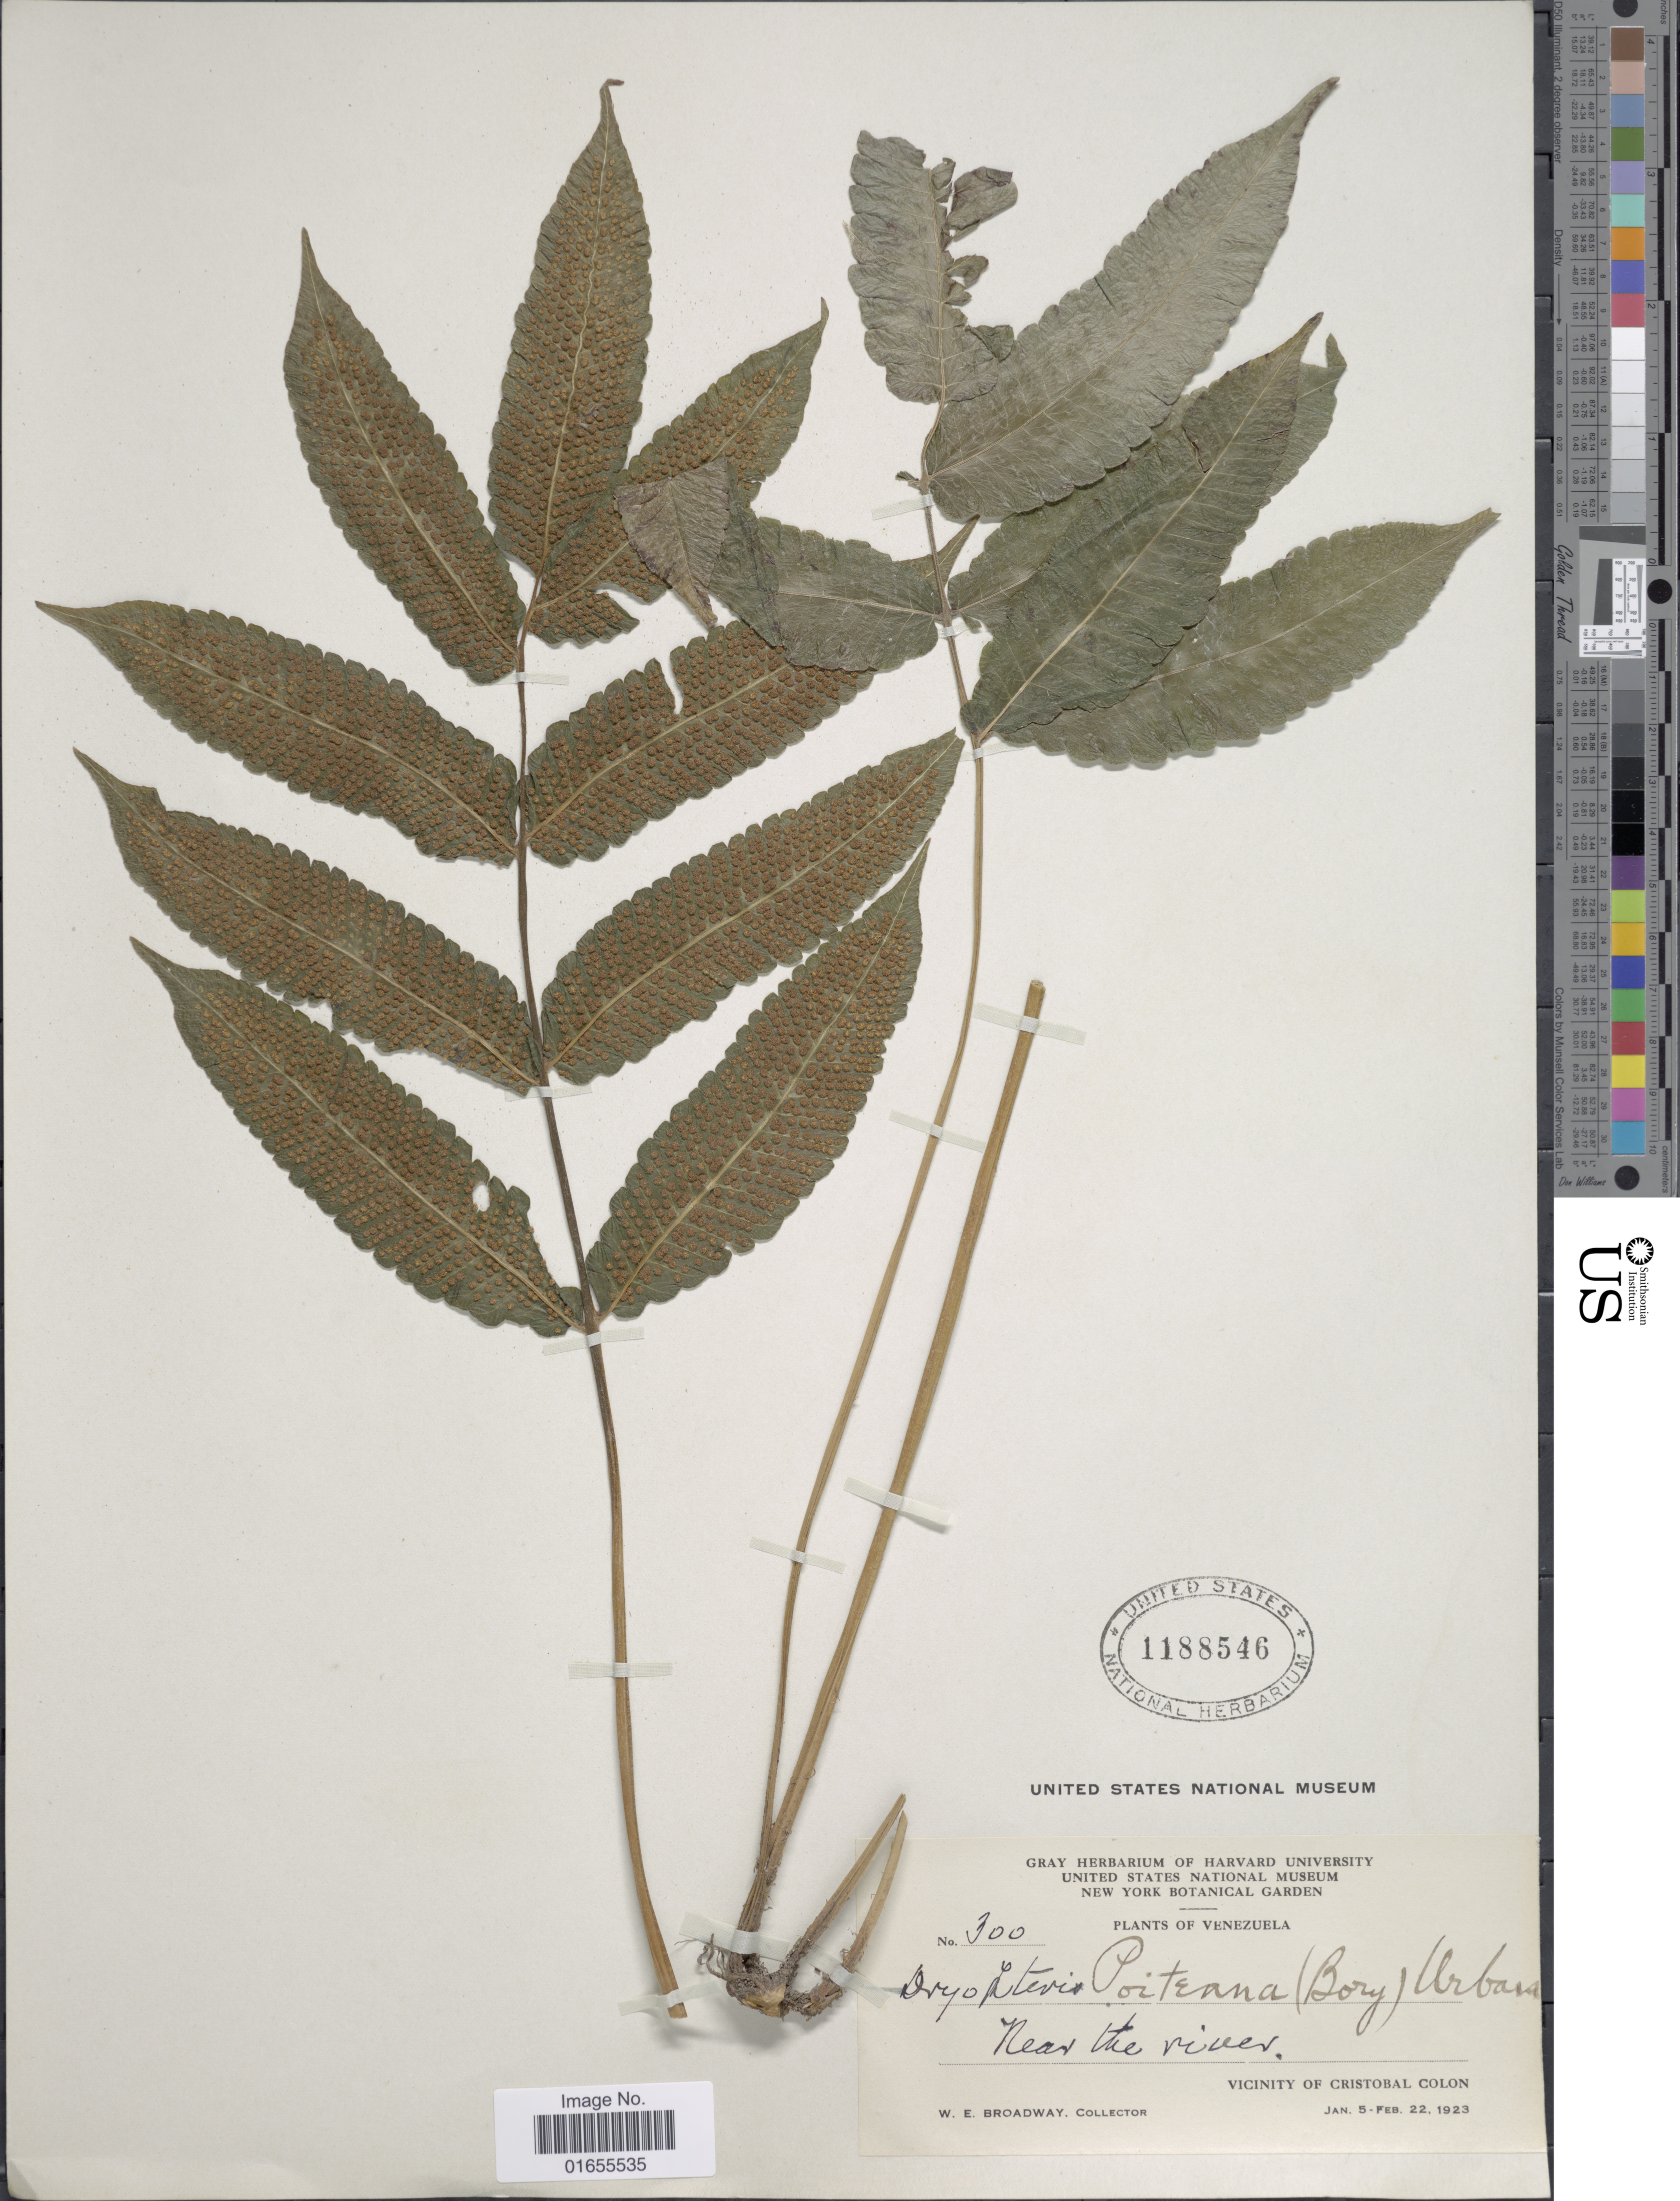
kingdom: Plantae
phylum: Tracheophyta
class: Polypodiopsida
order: Polypodiales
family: Thelypteridaceae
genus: Goniopteris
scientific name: Goniopteris poiteana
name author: (Bory) Ching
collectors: W. E. Broadway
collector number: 300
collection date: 1923-01-05/1923-02-22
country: Venezuela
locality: Near the river, Vicinity of Cristobal Colon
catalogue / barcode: US 1188546